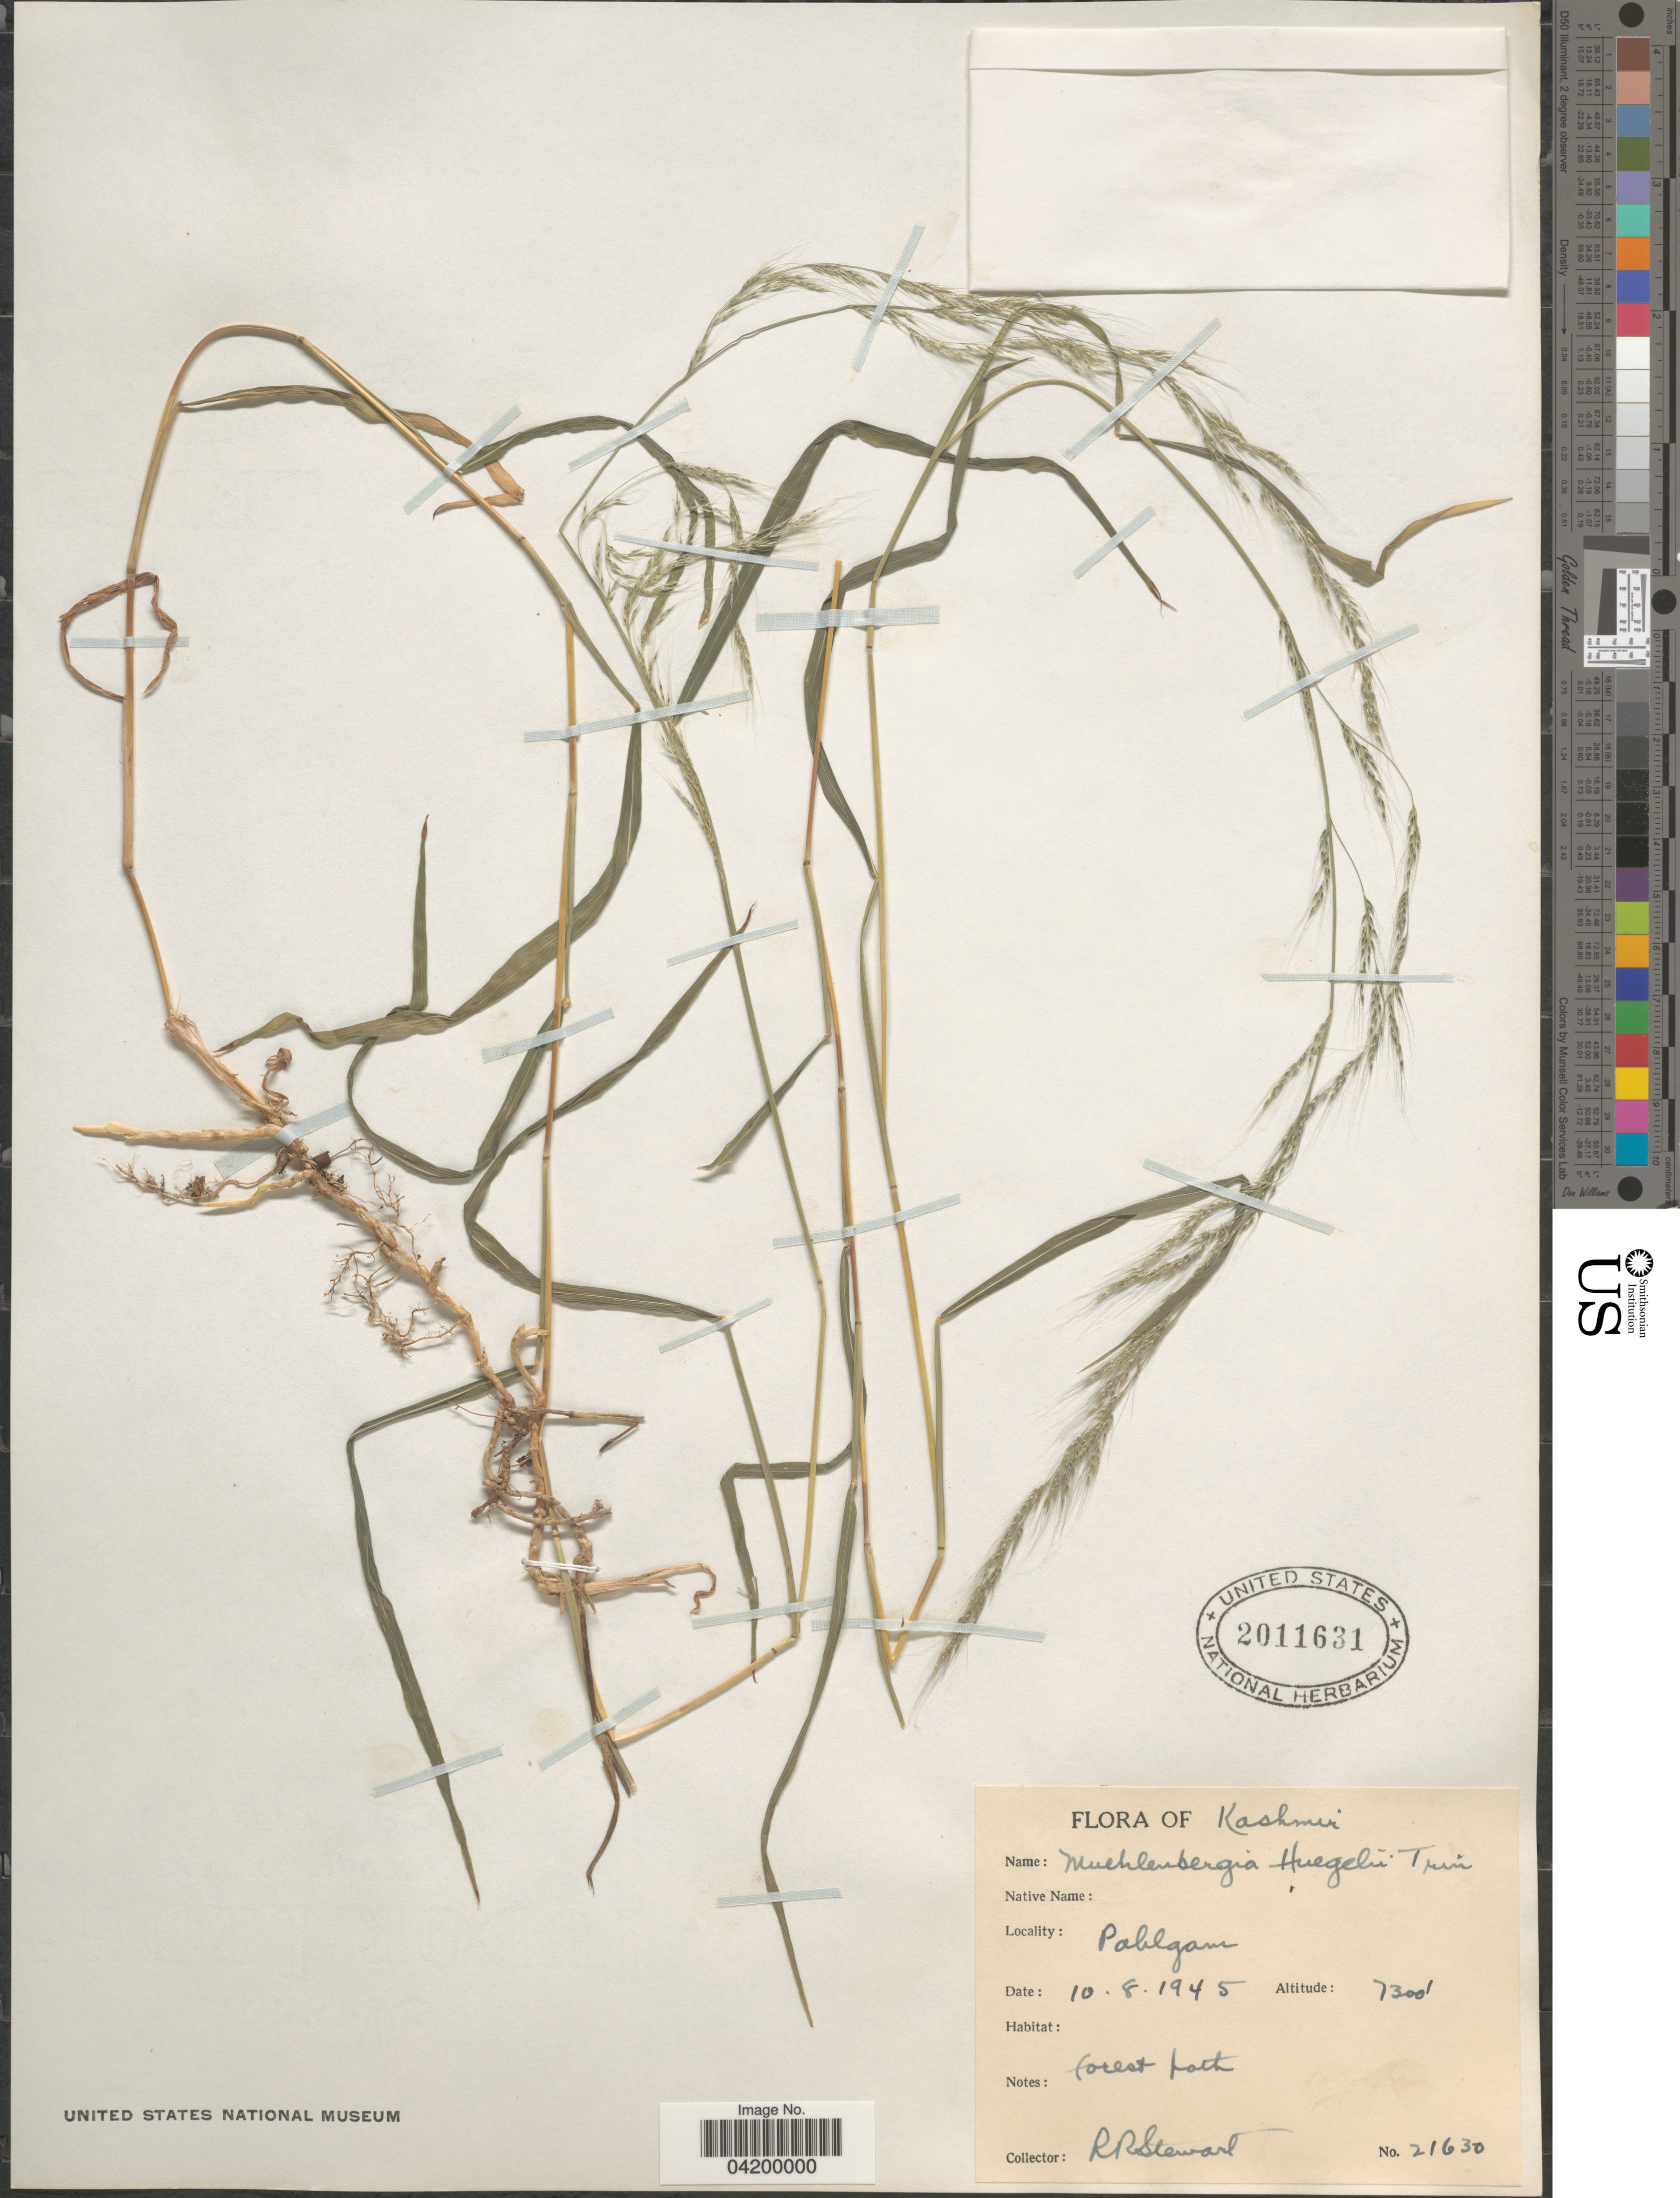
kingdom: Plantae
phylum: Tracheophyta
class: Liliopsida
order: Poales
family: Poaceae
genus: Muhlenbergia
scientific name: Muhlenbergia huegelii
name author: Trin.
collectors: R. Stewart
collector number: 21630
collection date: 1945-08-10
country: India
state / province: Jammu and Kashmir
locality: Kashmir. Pahlgam.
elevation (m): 2225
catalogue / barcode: US 2011631